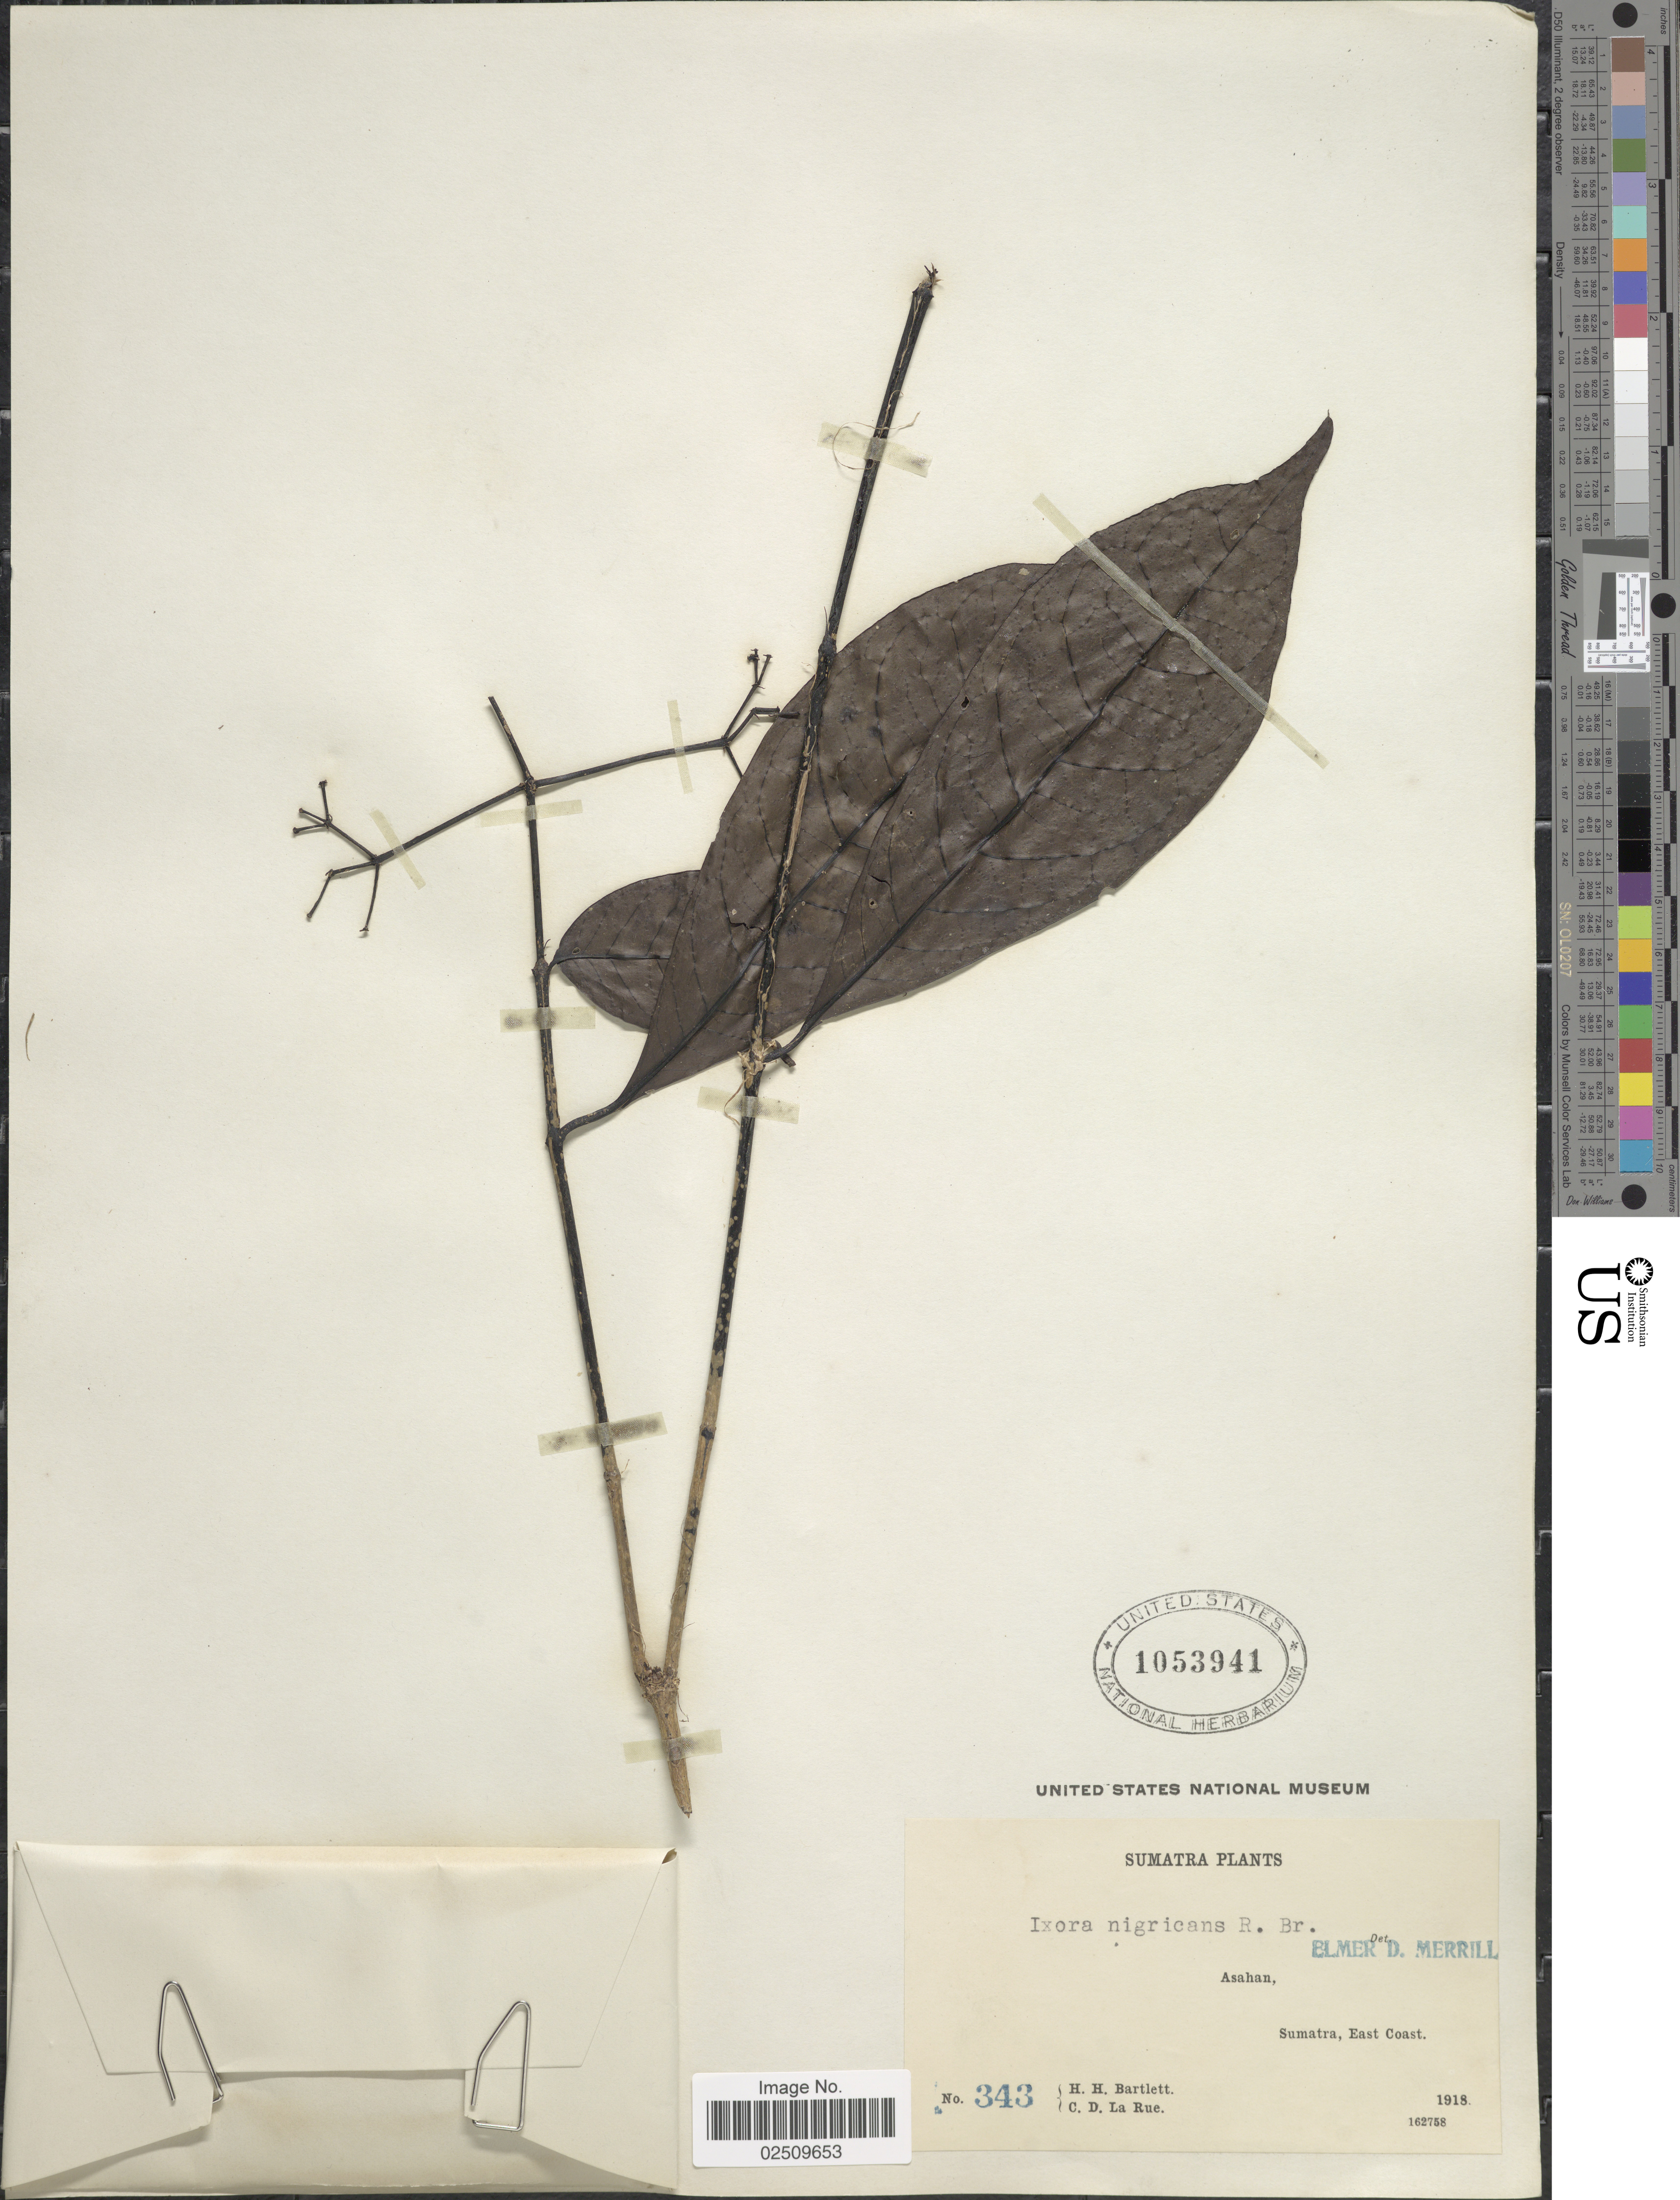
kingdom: Plantae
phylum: Tracheophyta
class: Magnoliopsida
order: Gentianales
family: Rubiaceae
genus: Ixora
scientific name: Ixora nigricans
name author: R. Br. ex Wight & Arn.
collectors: H. H. Bartlett & C. La Rue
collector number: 343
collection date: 1918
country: Indonesia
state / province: Sumatra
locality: Asahan, East Coast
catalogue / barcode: US 1053941